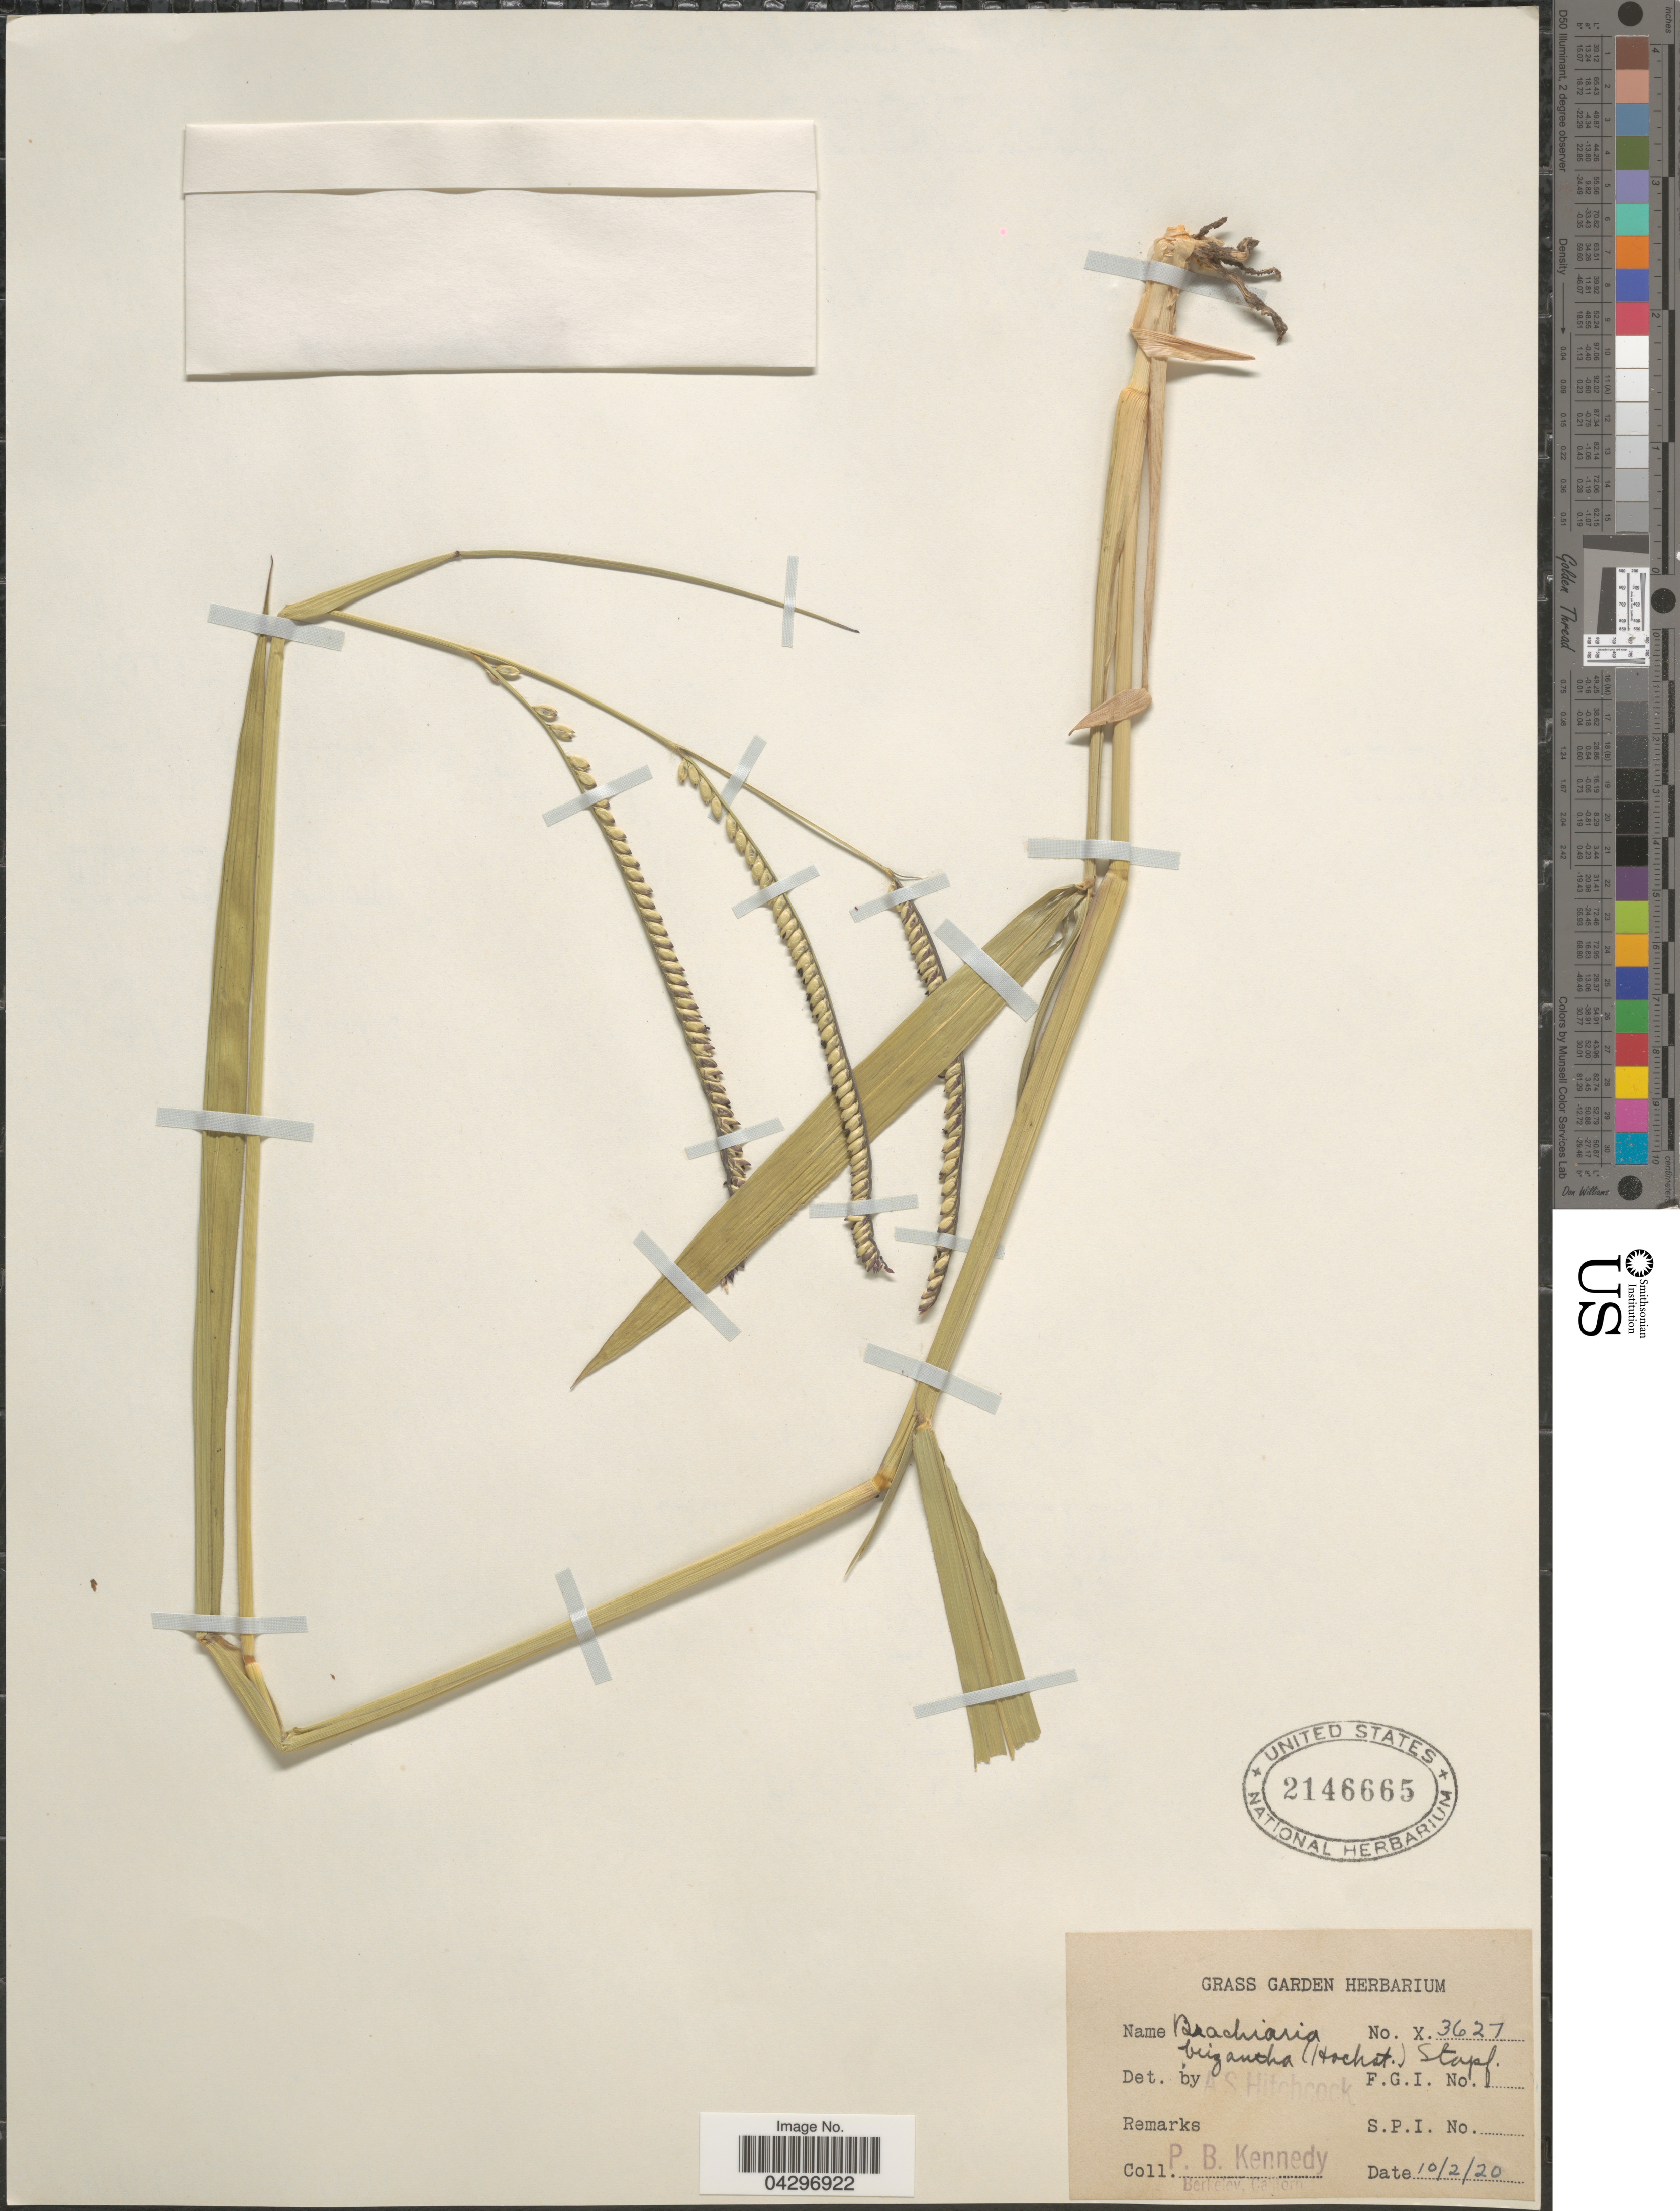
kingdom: Plantae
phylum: Tracheophyta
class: Liliopsida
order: Poales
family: Poaceae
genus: Urochloa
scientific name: Urochloa brizantha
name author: (Hochst. ex A. Rich.) R.D. Webster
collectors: P. B. Kennedy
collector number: X3627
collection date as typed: Transcribed d/m/y: 2/10/20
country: United States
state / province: California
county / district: Alameda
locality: Berkeley.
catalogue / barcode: US 2146665